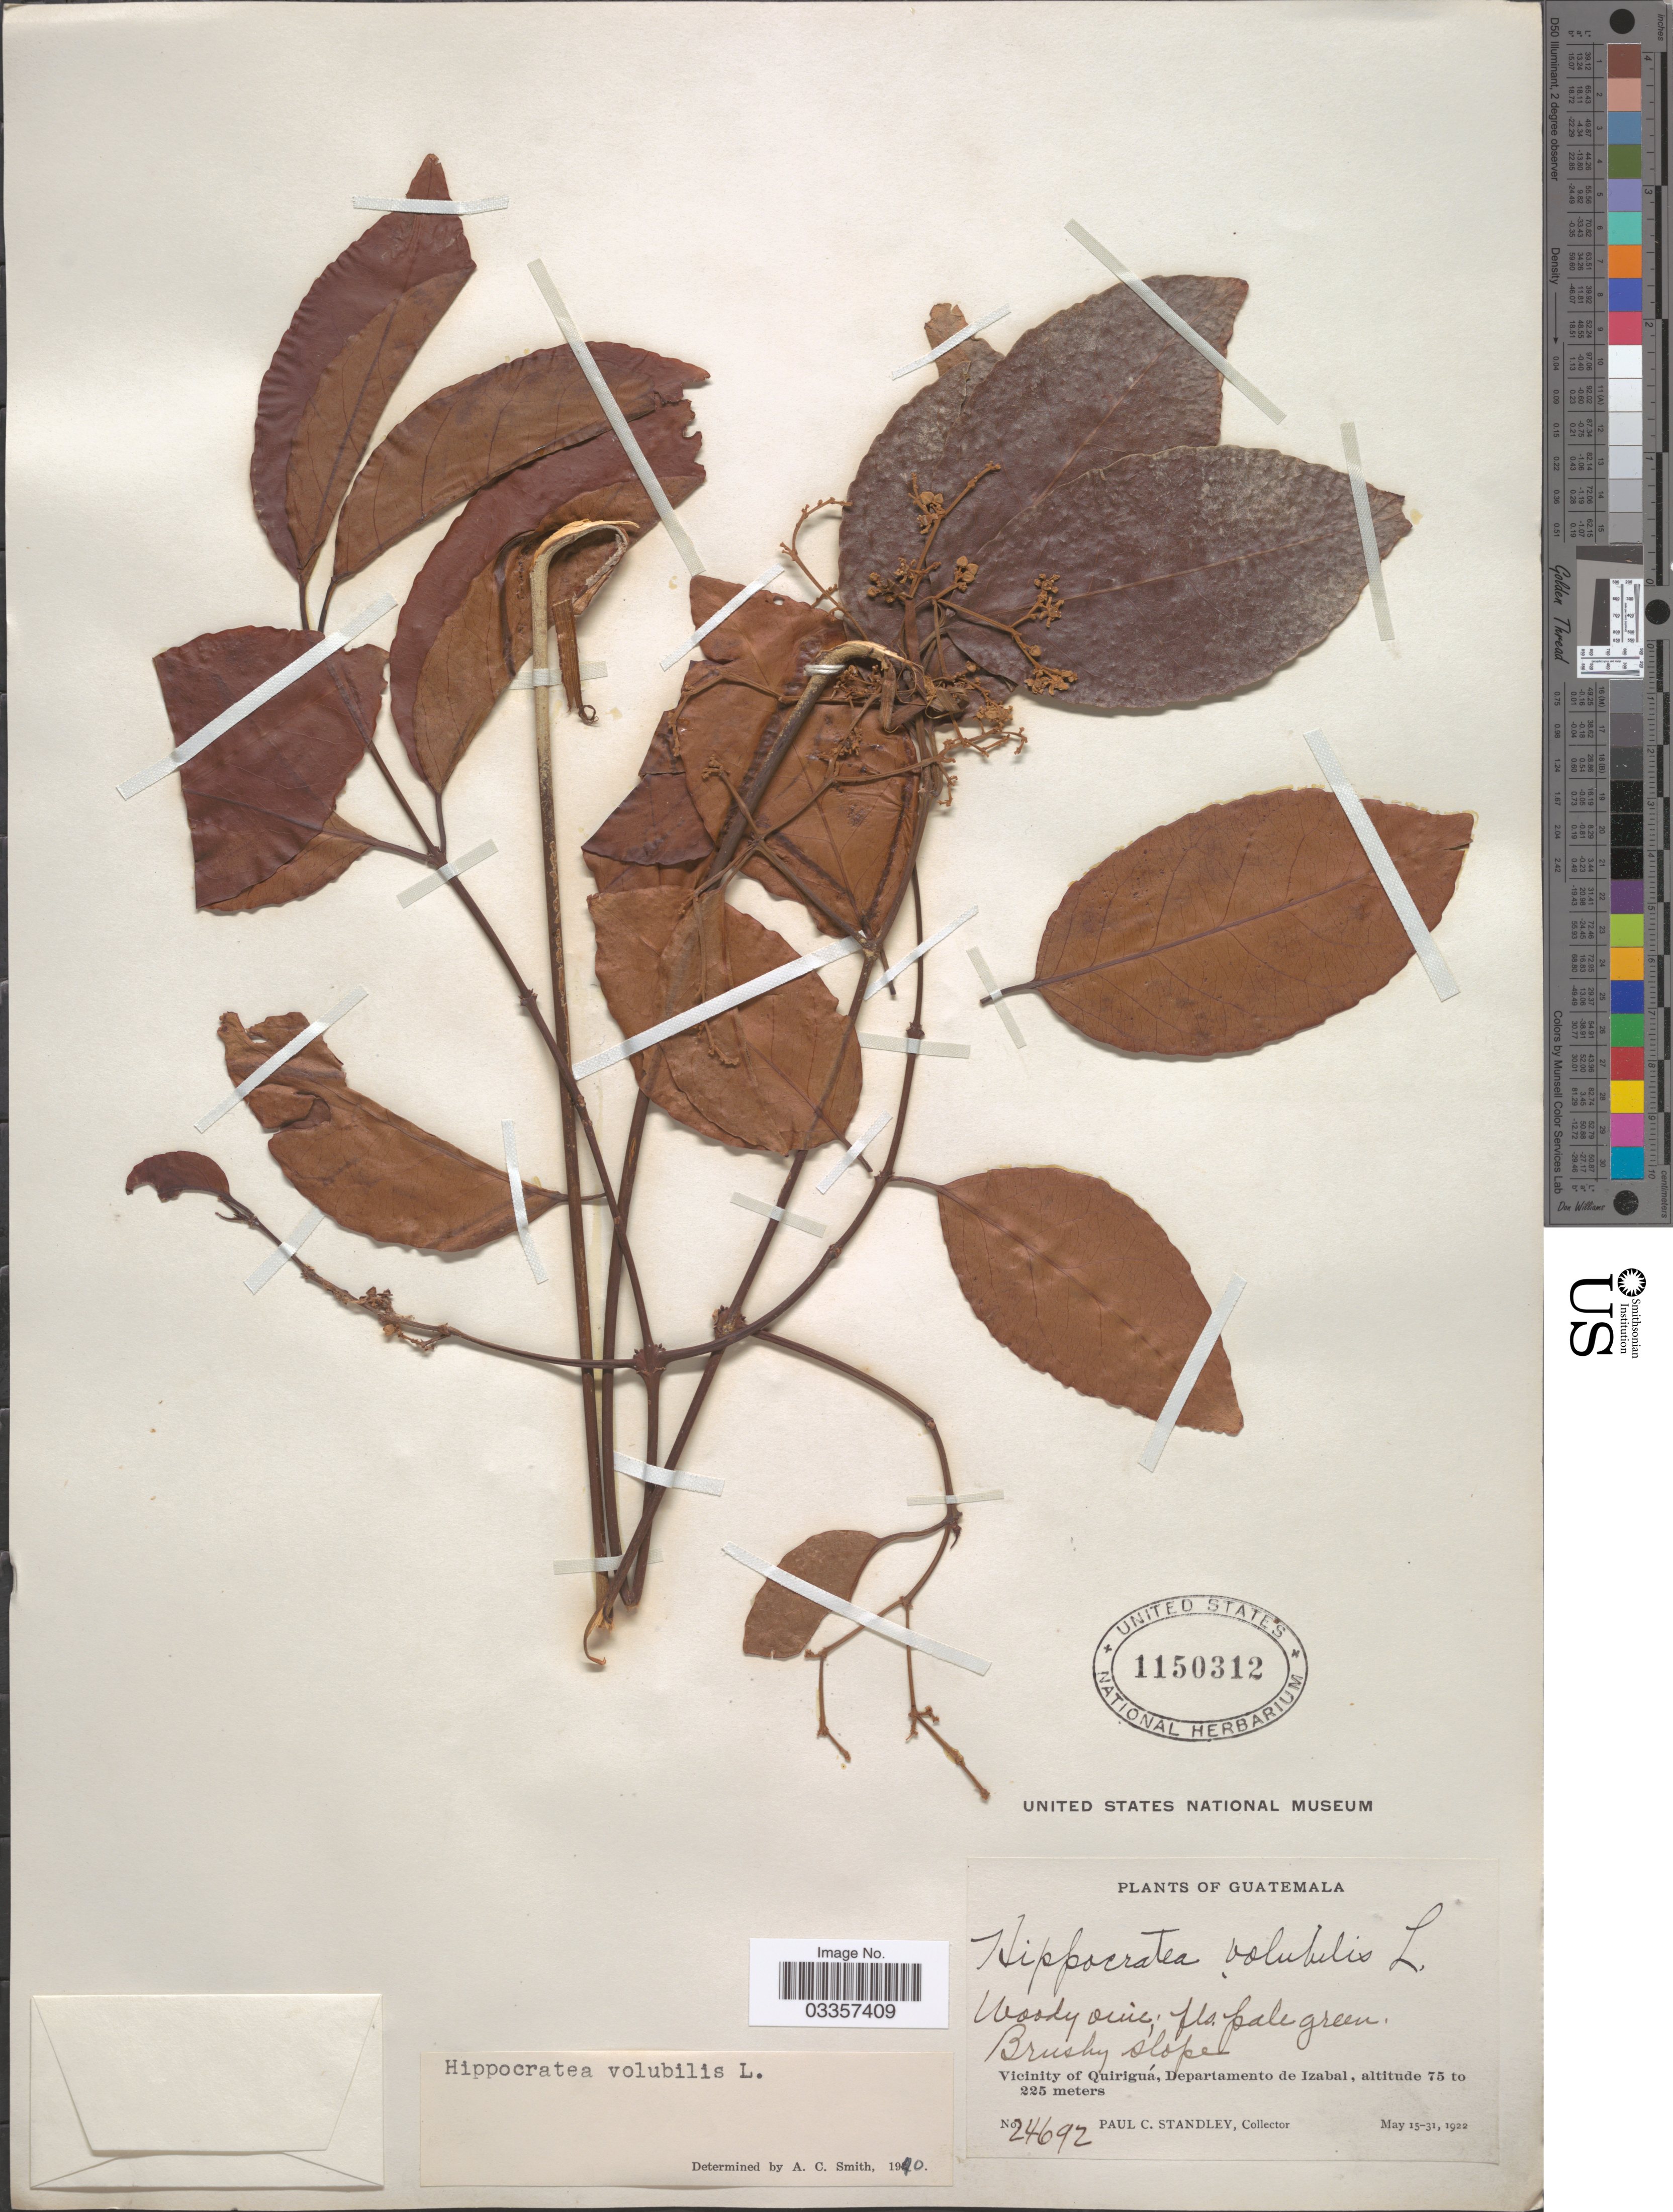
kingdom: Plantae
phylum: Tracheophyta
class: Magnoliopsida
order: Celastrales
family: Celastraceae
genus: Hippocratea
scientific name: Hippocratea volubilis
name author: L.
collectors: P. C. Standley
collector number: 24692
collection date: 1922-05-15/1922-05-31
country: Guatemala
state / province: Izabal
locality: Vicinity of Quiriguá, Departamento de Izabal.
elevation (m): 75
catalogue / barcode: US 1150312